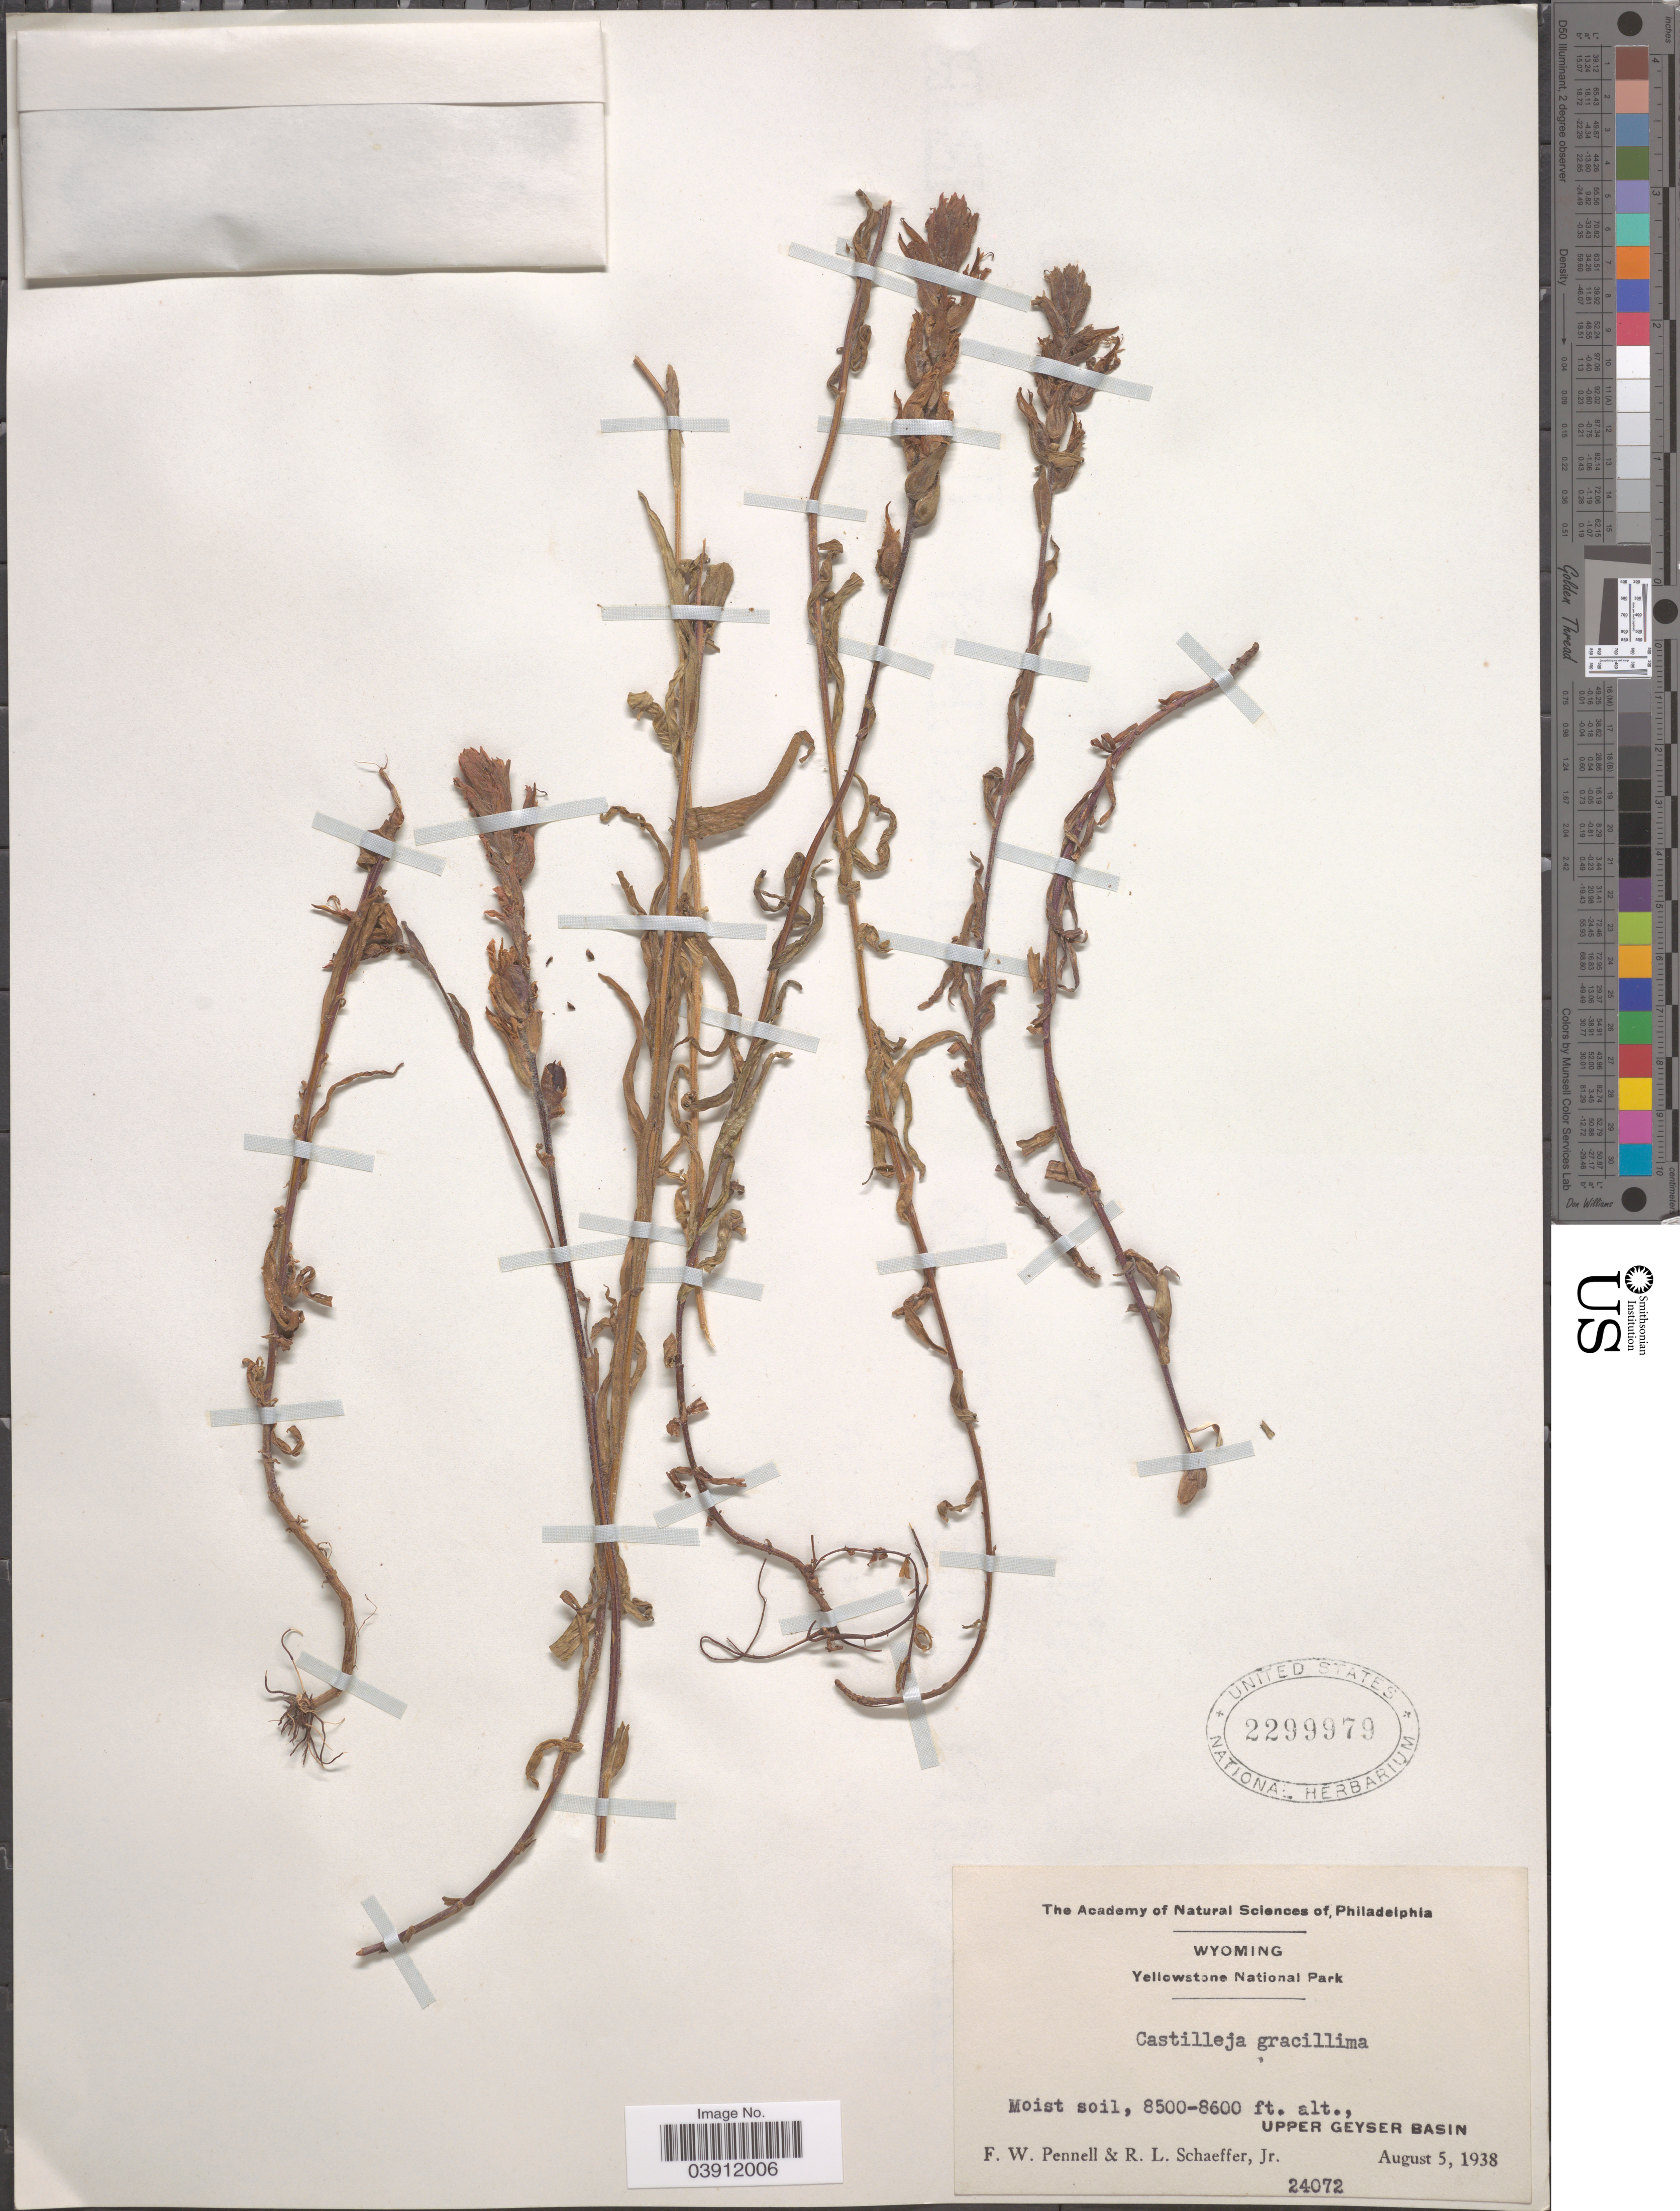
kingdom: Plantae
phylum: Tracheophyta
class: Magnoliopsida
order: Lamiales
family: Orobanchaceae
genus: Castilleja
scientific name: Castilleja gracillima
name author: Rydb.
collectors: F. W. Pennell & R. L. Schaeffer Jr.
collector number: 24072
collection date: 1938-08-05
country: United States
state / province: Wyoming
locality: Yellowstone National Park. Upper Geyser Basin.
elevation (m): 2591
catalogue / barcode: US 2299979